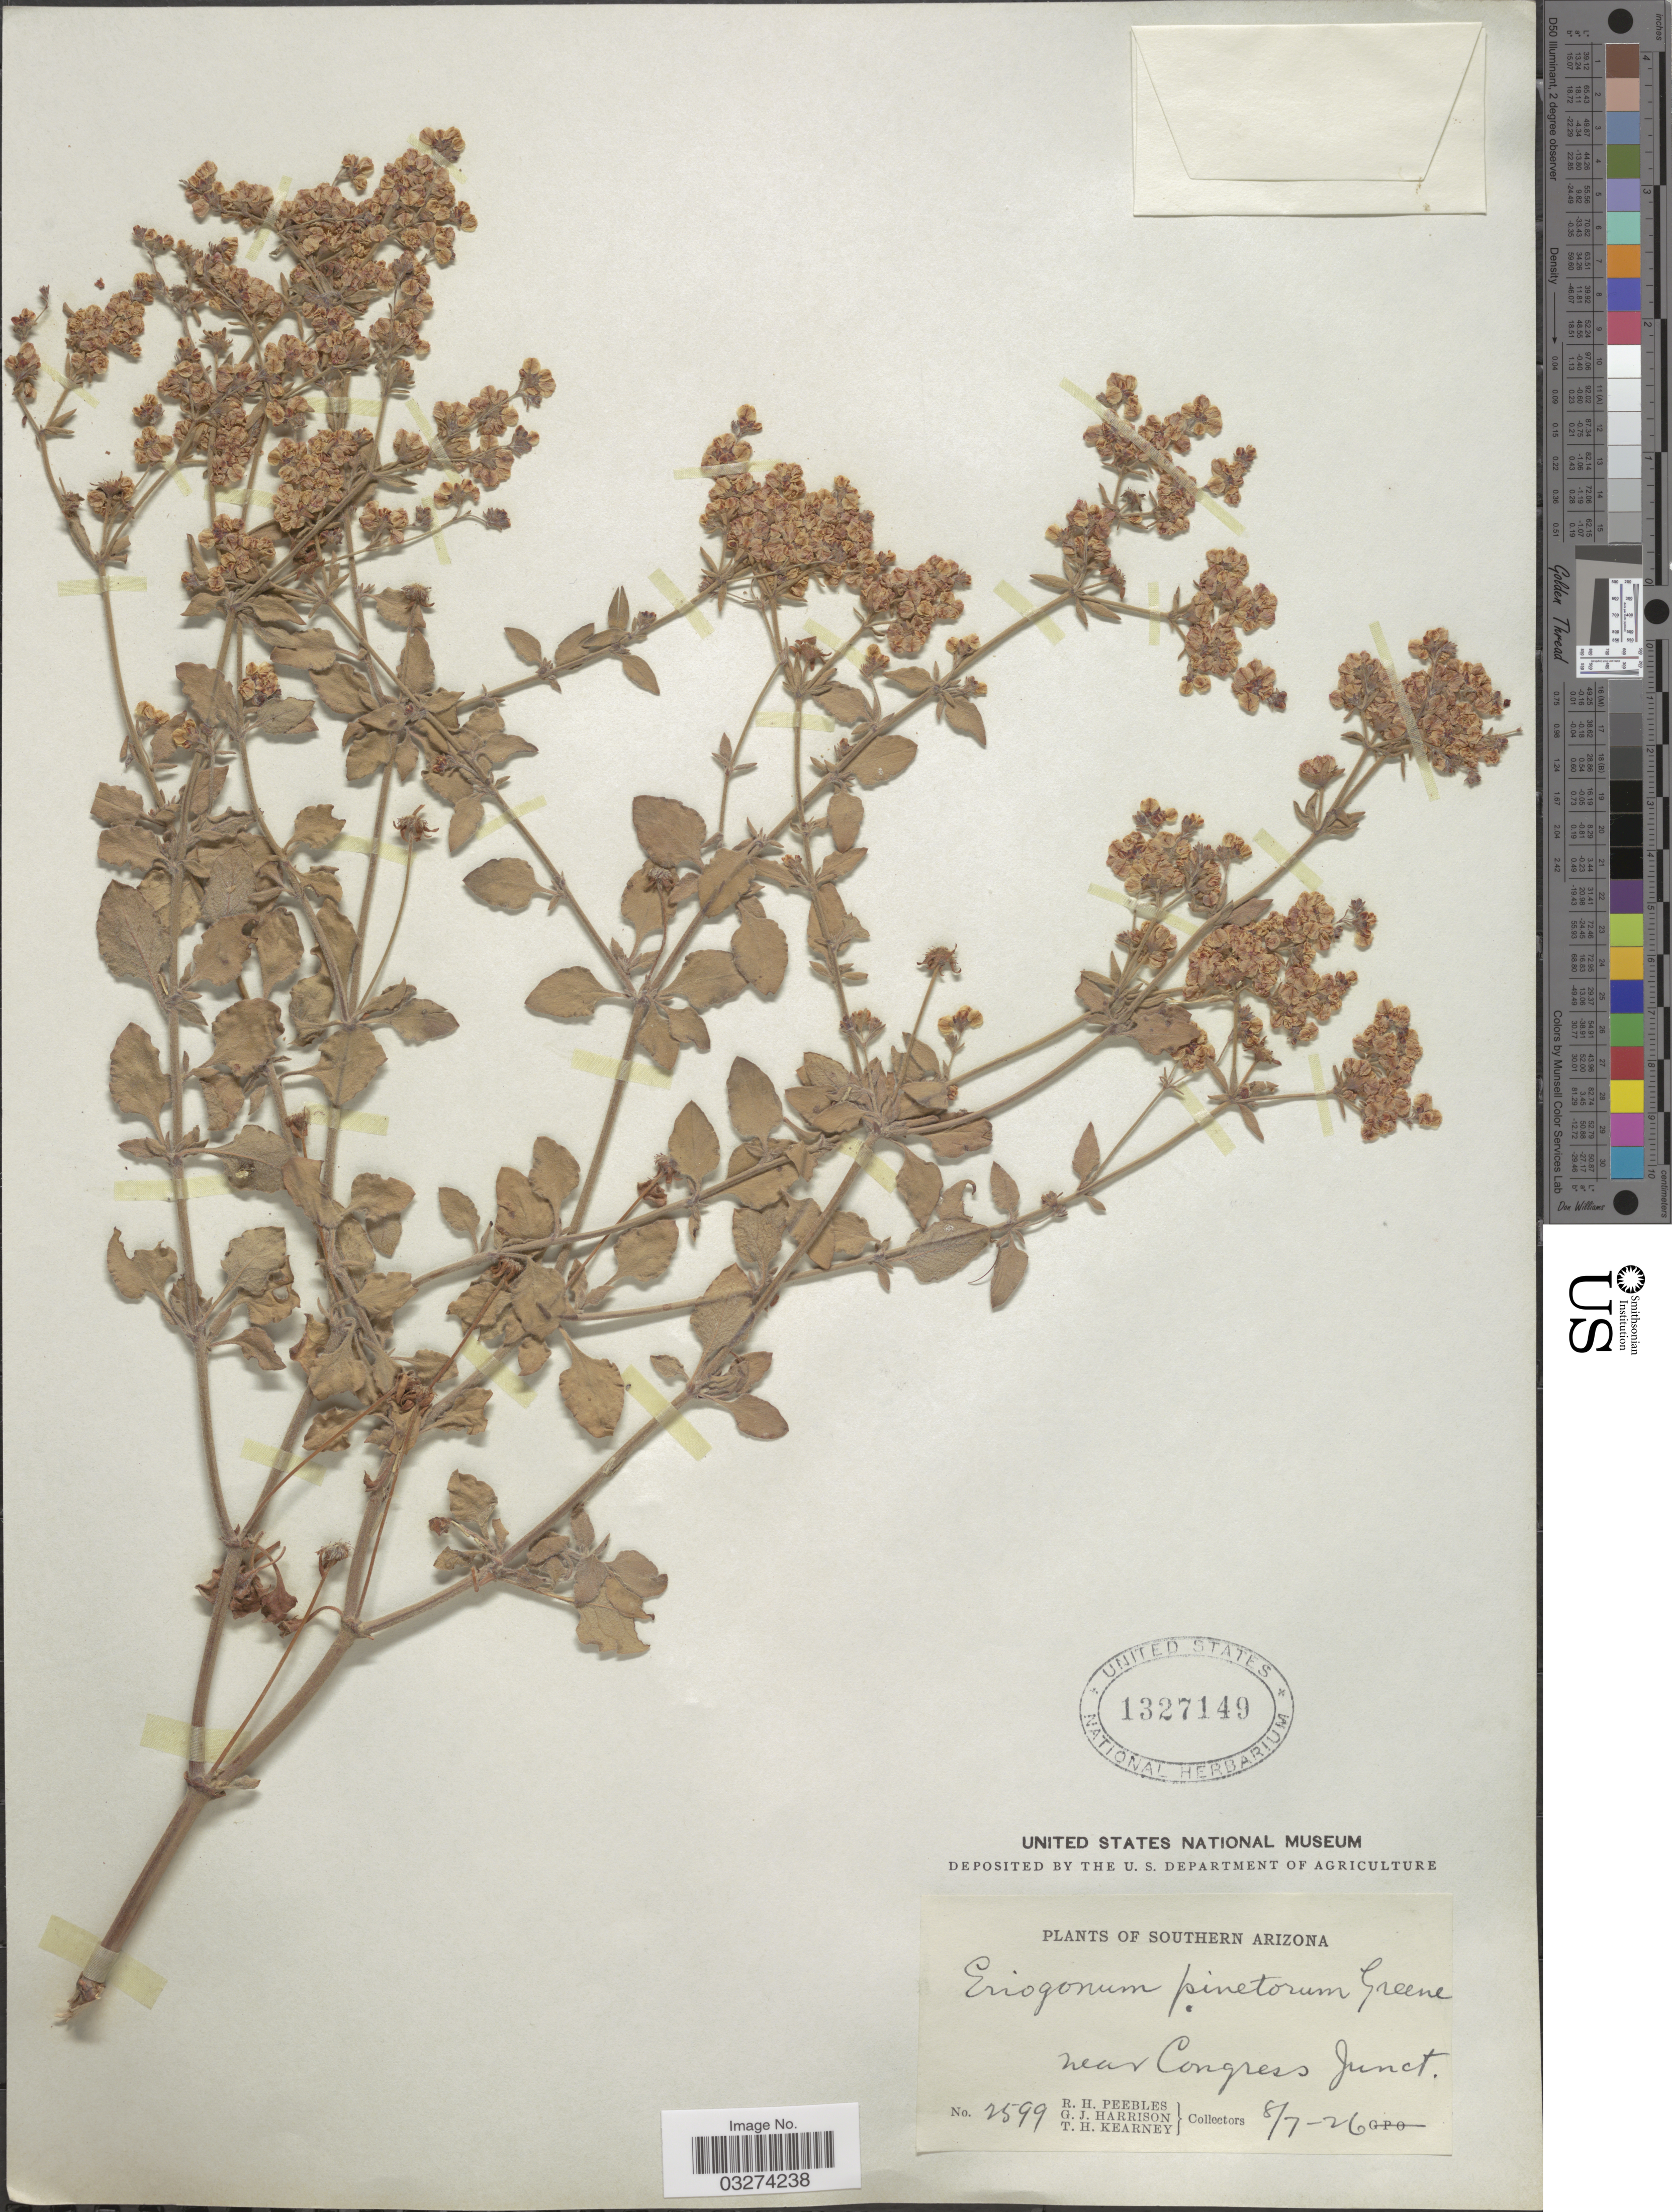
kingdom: Plantae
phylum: Tracheophyta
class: Magnoliopsida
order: Caryophyllales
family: Polygonaceae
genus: Eriogonum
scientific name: Eriogonum abertianum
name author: Torr.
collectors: R. H. Peebles, G. J. Harrison & T. H. Kearney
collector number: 2599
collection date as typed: Transcribed d/m/y: 7/8/26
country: United States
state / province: Arizona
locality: Southern Arizona. Near Congress Junct.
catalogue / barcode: US 1327149